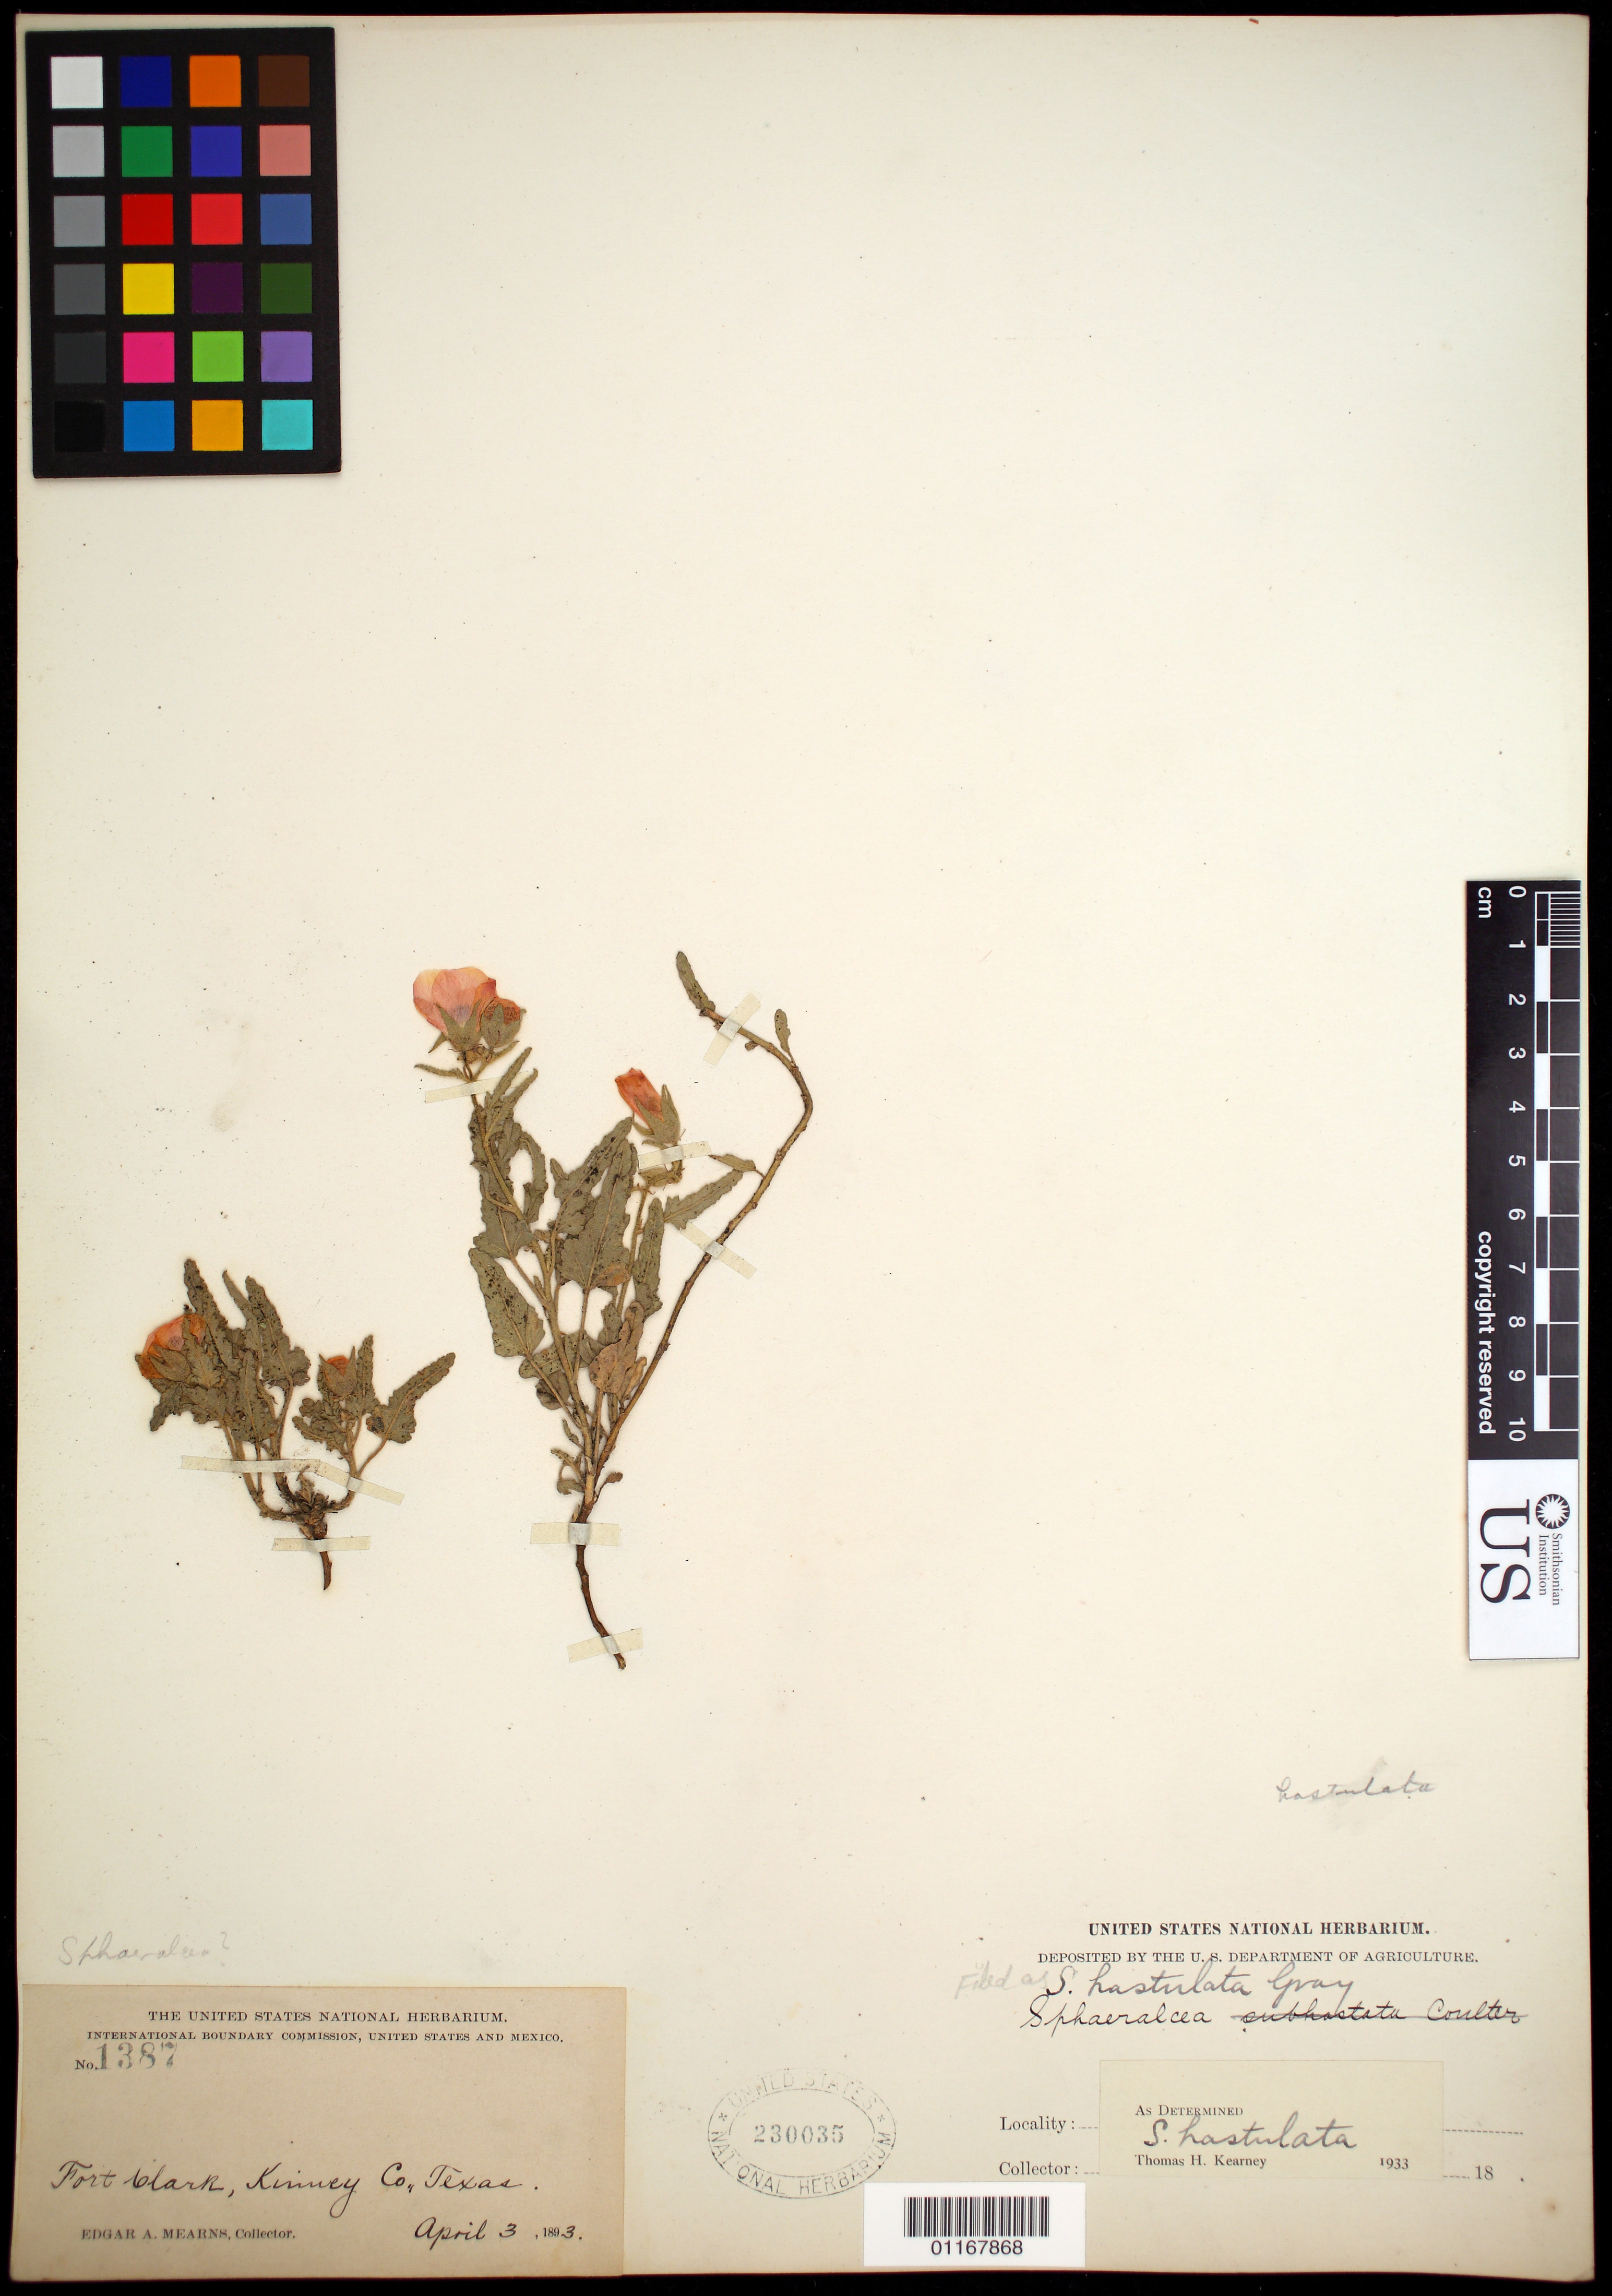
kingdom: Plantae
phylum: Tracheophyta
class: Magnoliopsida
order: Malvales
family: Malvaceae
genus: Sphaeralcea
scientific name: Sphaeralcea hastulata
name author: A. Gray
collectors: E. A. Mearns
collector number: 1387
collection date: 1893-04-03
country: United States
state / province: Texas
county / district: Kinney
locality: Fort Clark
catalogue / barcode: US 230035